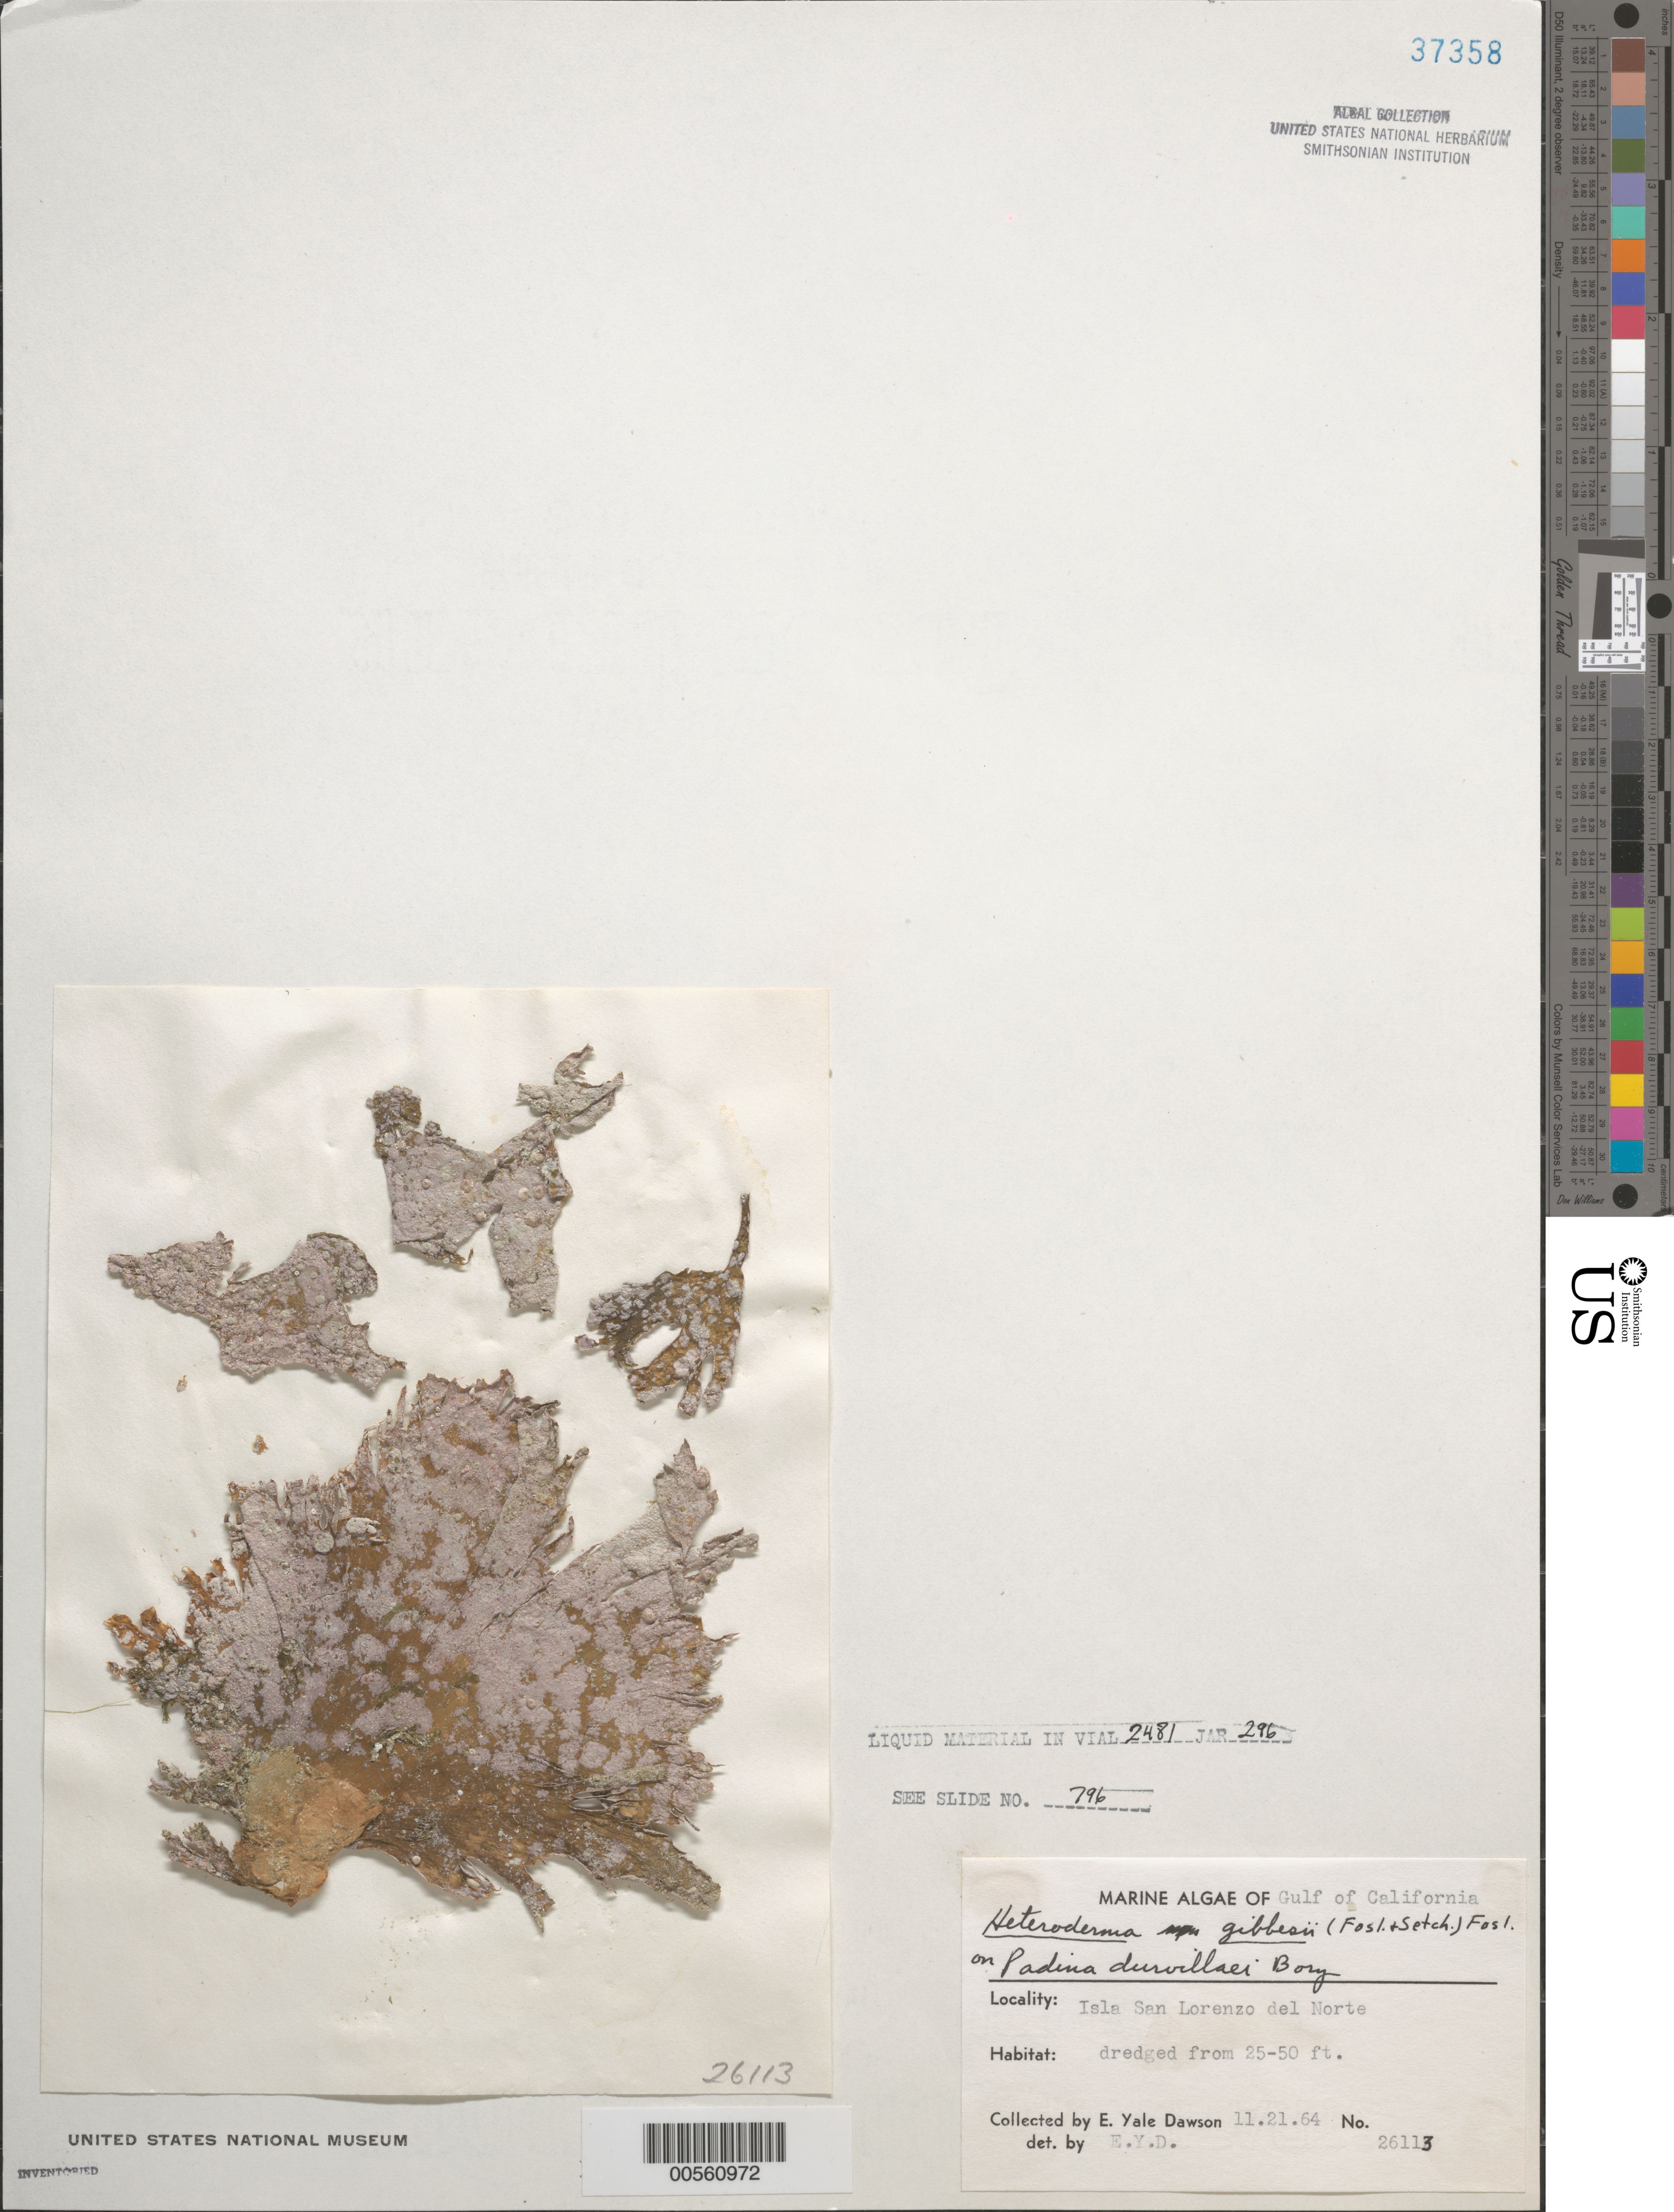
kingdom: Plantae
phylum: Rhodophyta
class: Florideophyceae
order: Corallinales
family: Corallinaceae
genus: Heteroderma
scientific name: Heteroderma gibbsii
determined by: Dawson, E. Y.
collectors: E. Y. Dawson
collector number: EYD 26113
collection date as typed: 21 Nov 1964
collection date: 1964-11-21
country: Mexico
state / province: Baja California Norte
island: Isla San Lorenzo del Norte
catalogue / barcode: US 37358